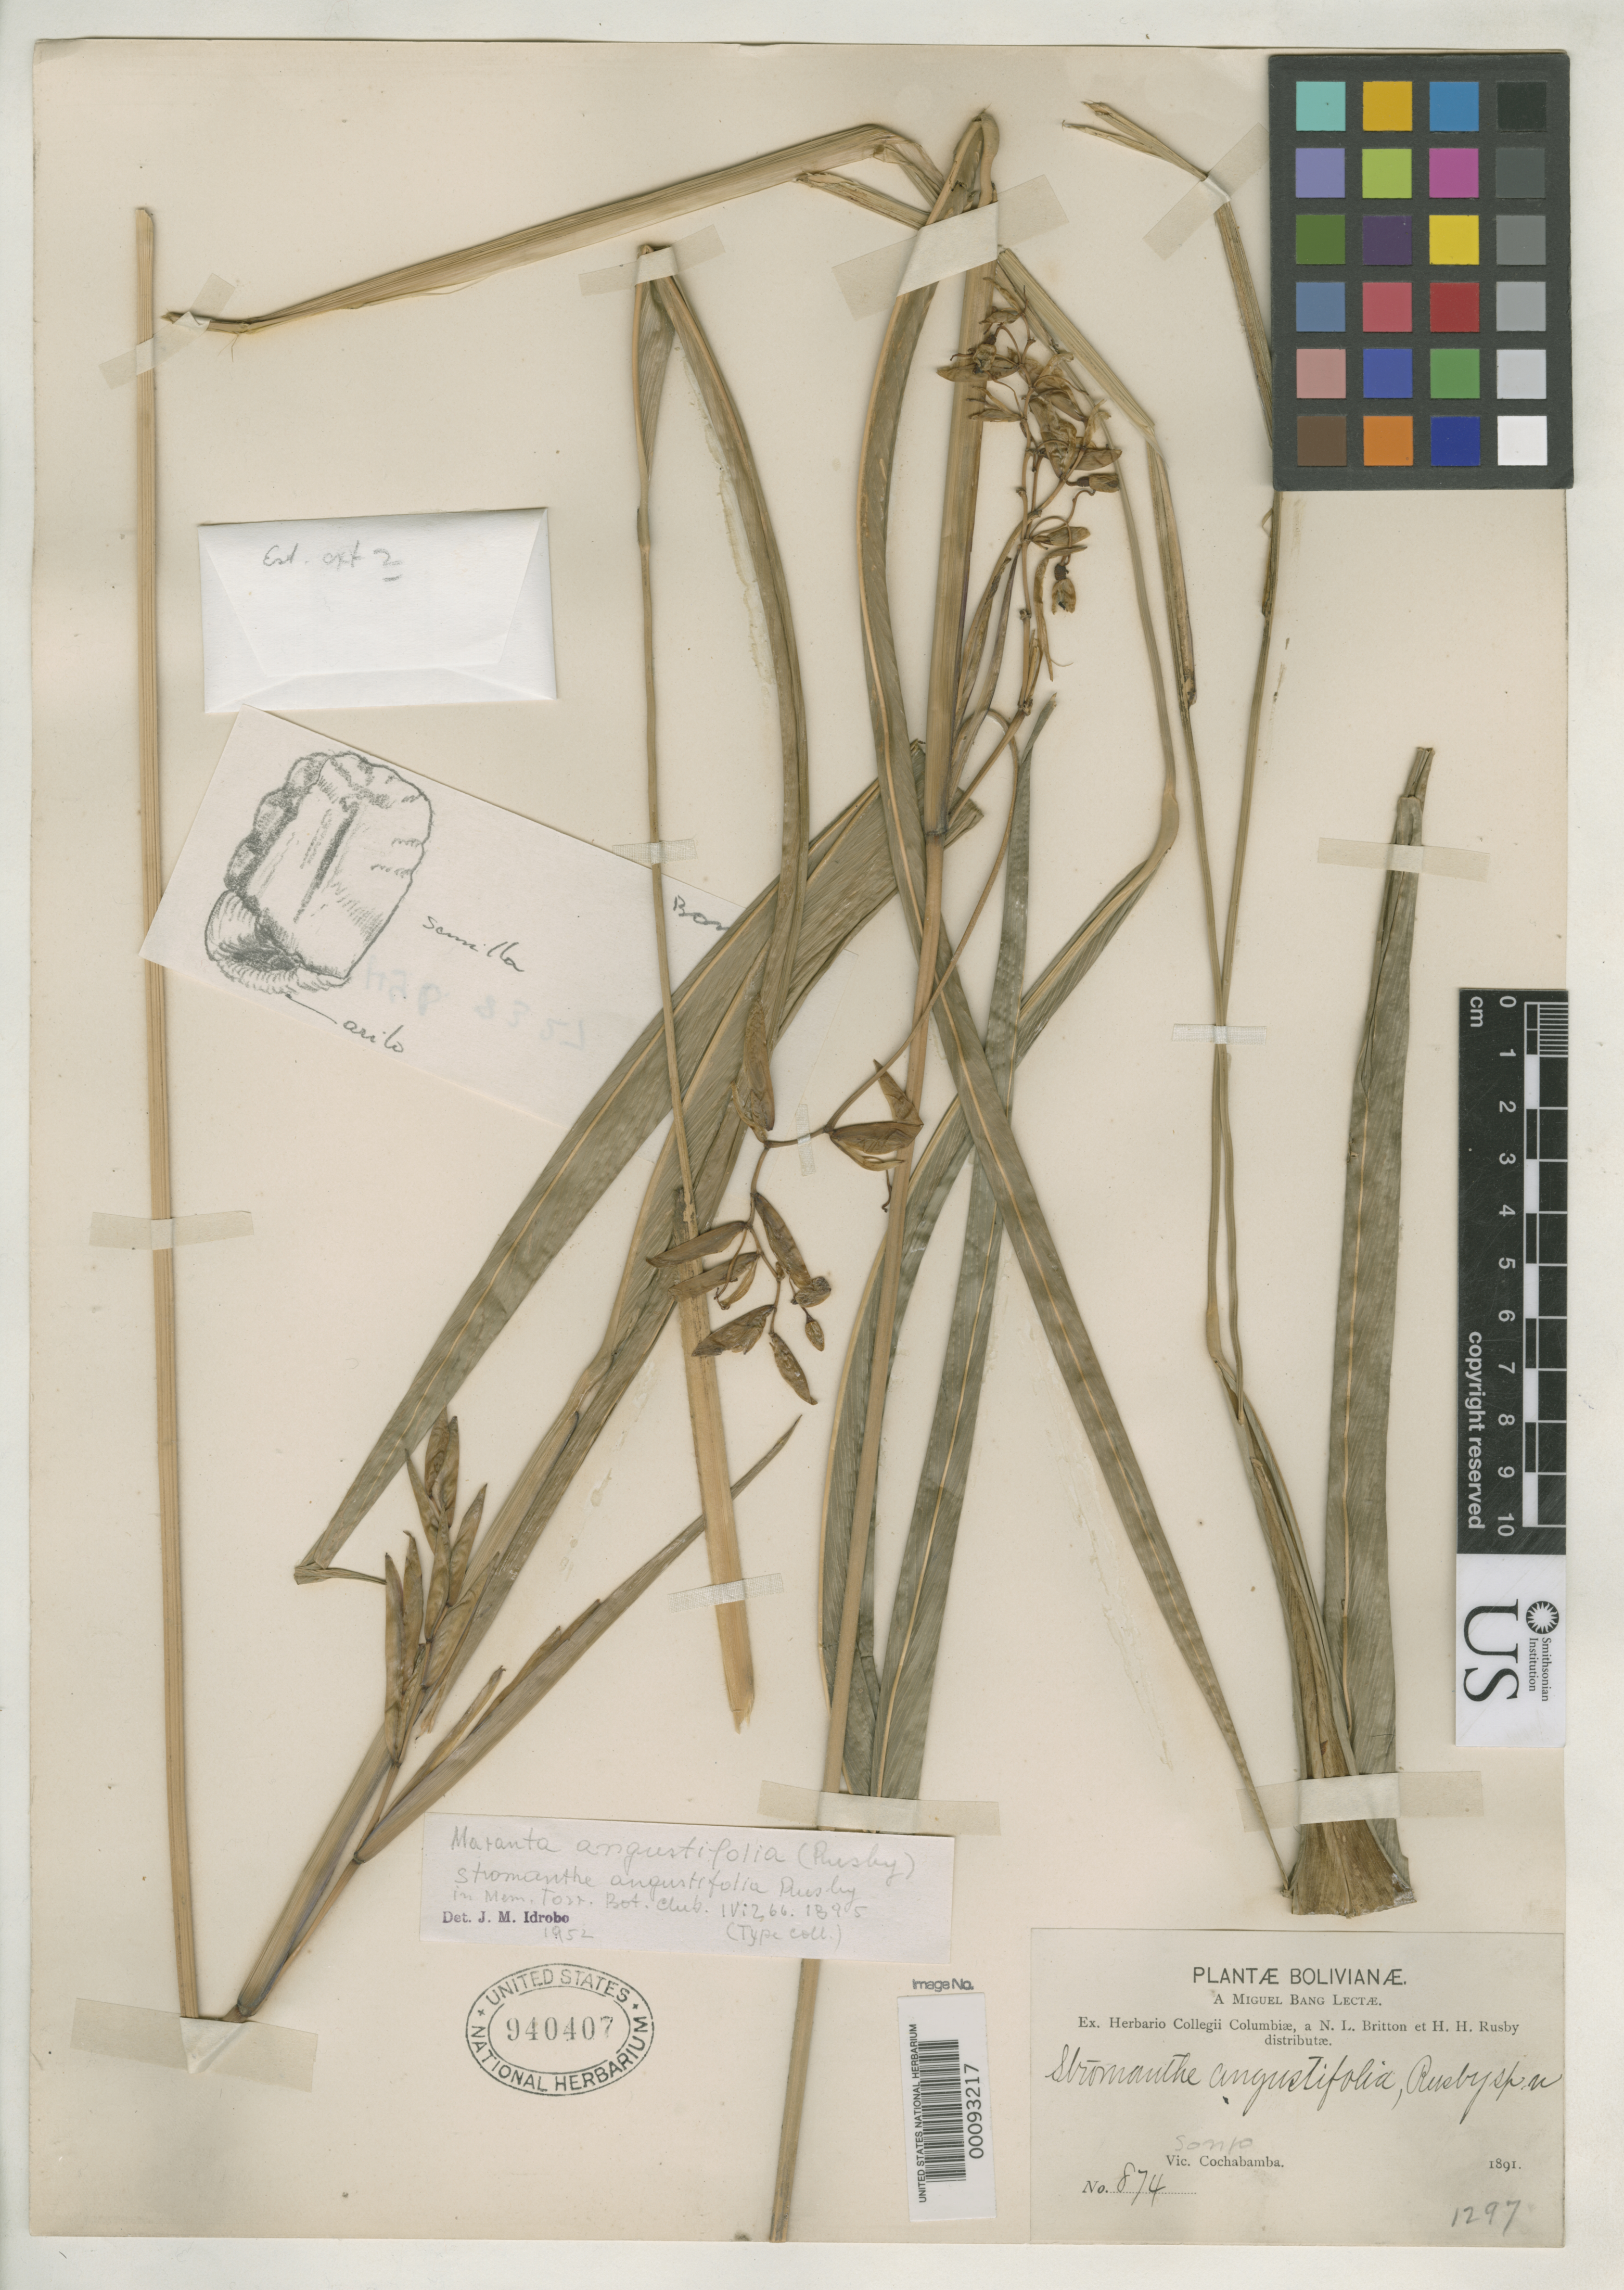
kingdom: Plantae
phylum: Tracheophyta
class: Liliopsida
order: Zingiberales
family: Marantaceae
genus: Stromanthe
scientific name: Stromanthe angustifolia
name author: Rusby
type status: Isotype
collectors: M. Bang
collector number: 874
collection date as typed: Nov 1891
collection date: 1891-11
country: Bolivia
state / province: Cochabamba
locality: Cochabamba.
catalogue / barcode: US 940407